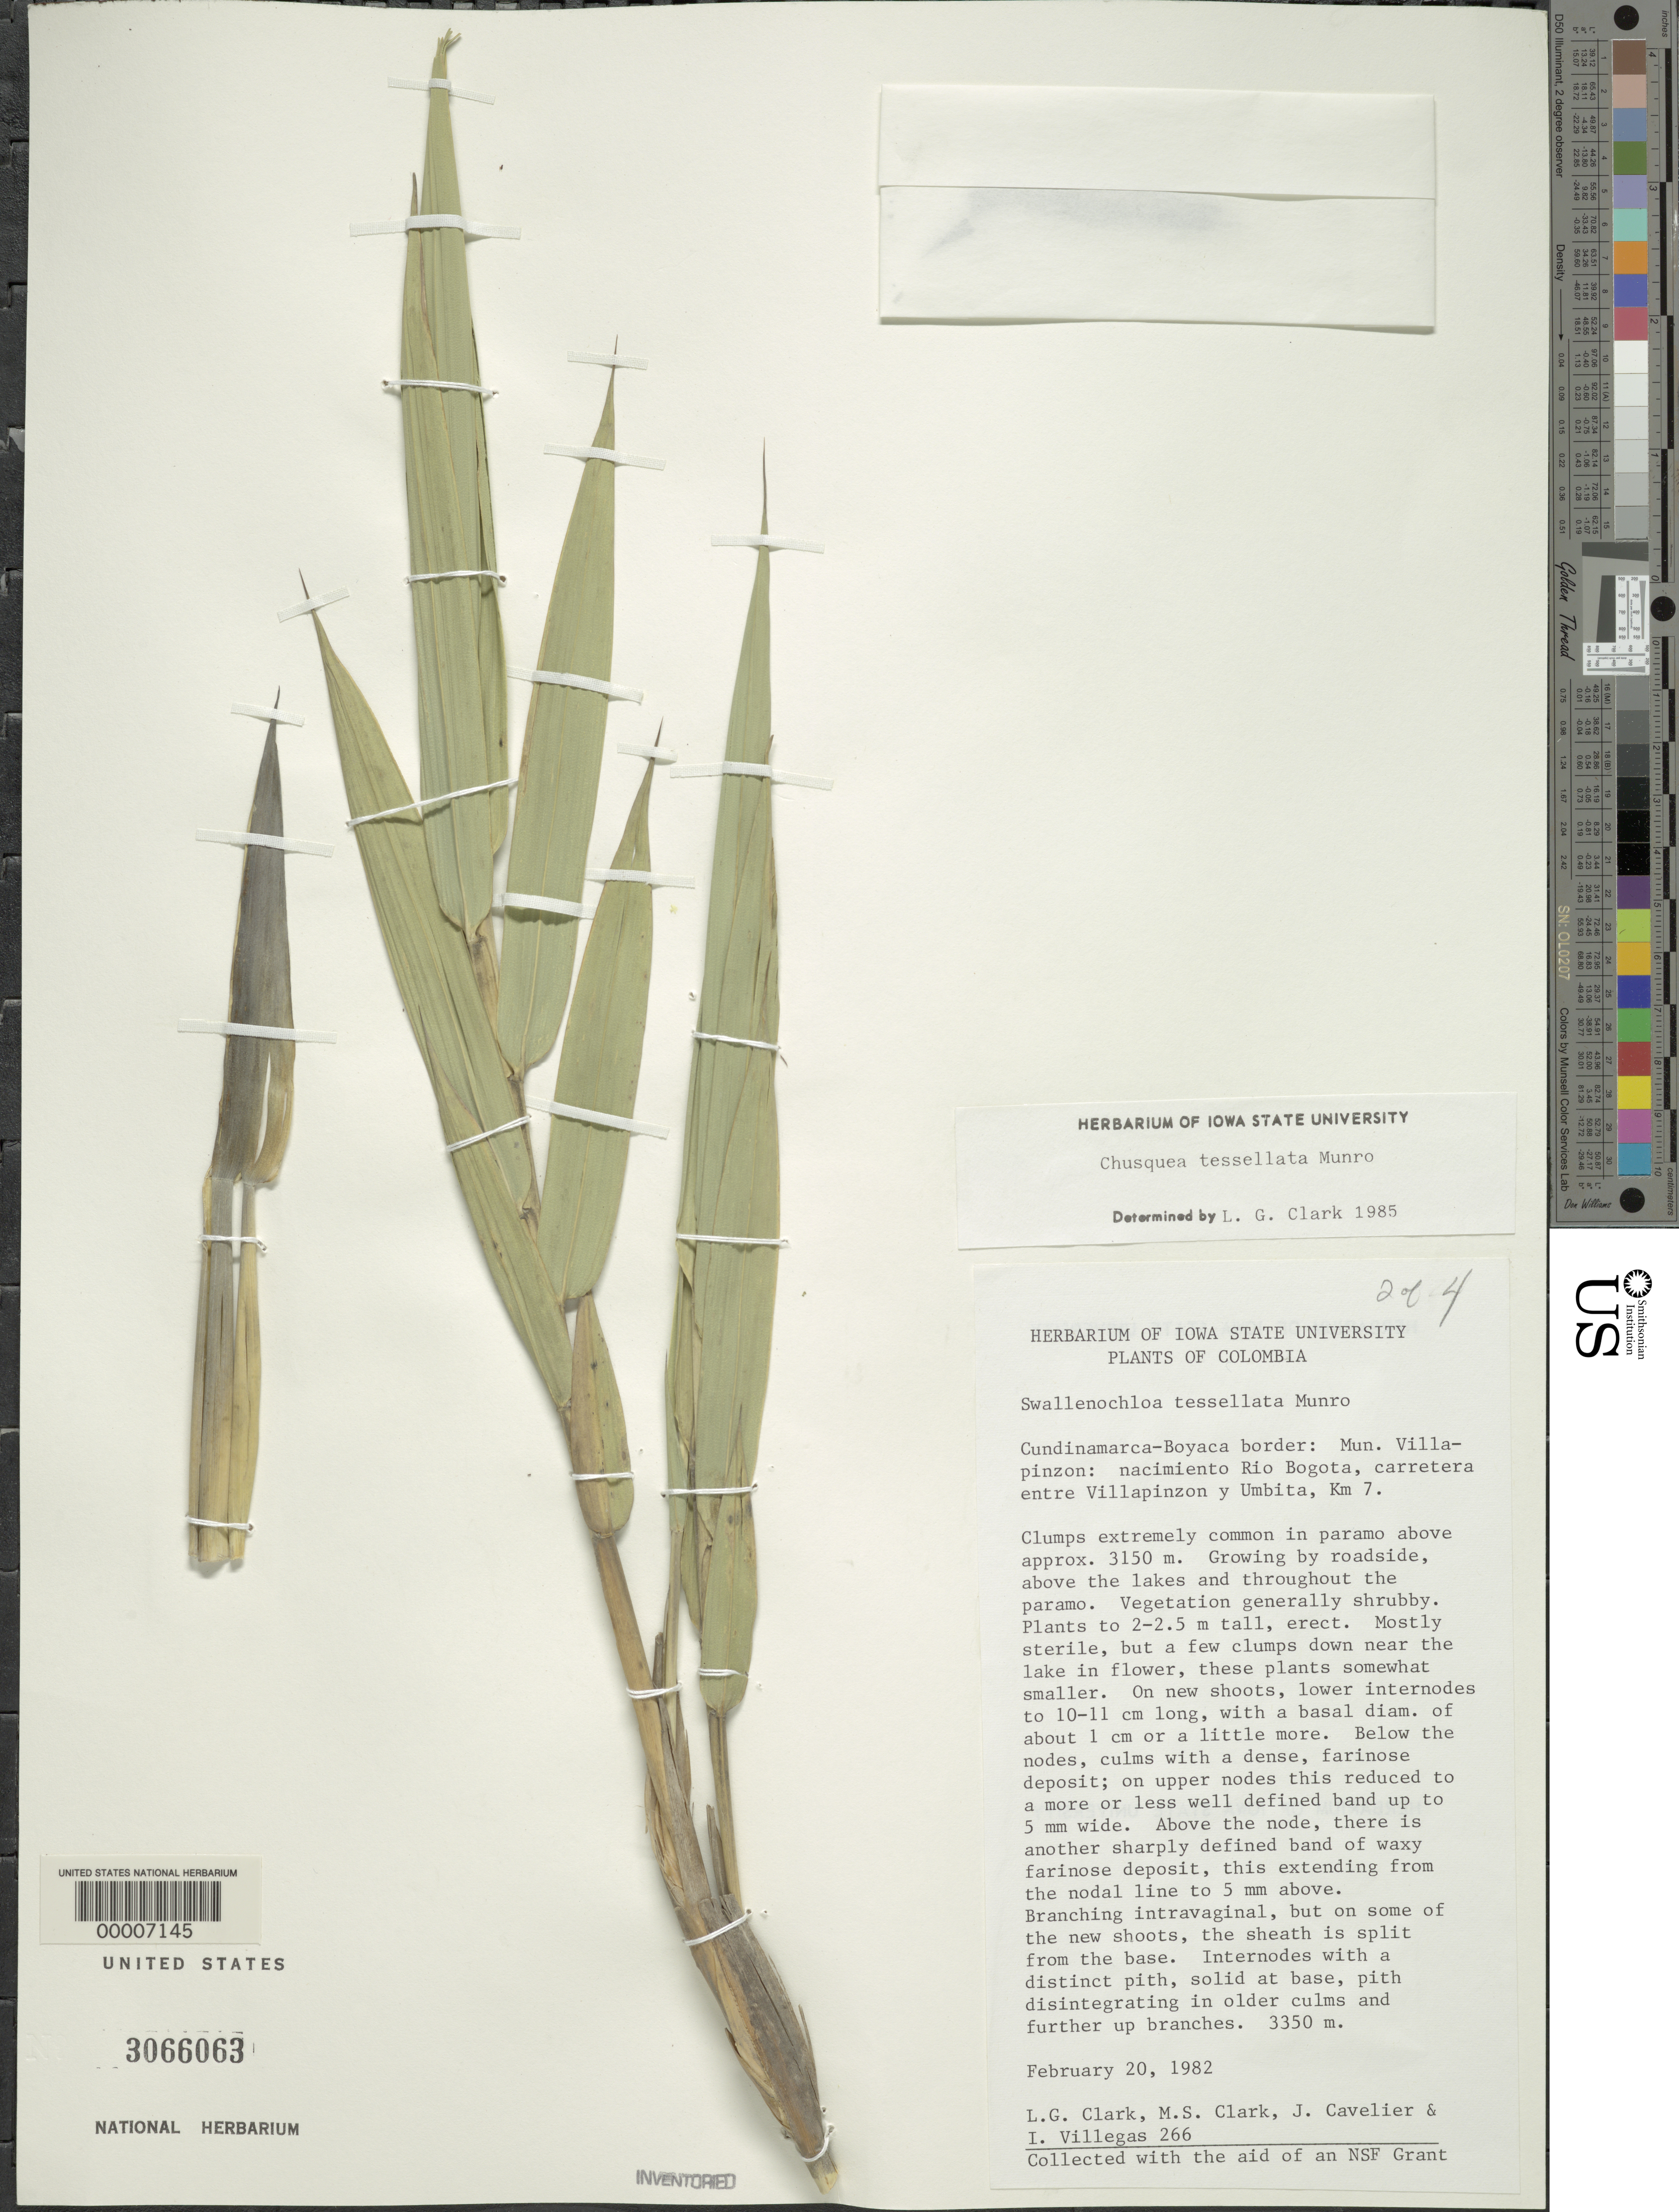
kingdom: Plantae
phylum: Tracheophyta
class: Liliopsida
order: Poales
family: Poaceae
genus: Chusquea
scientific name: Chusquea tessellata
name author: Munro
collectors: L. G. Clark, M. S. Clark, J. Cavelier & I. Villegas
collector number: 266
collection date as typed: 20 Feb 1982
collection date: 1982-02-20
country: Colombia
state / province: Boyacá / Cundinamarca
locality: Rio Bogota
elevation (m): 3350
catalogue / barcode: US 3066063